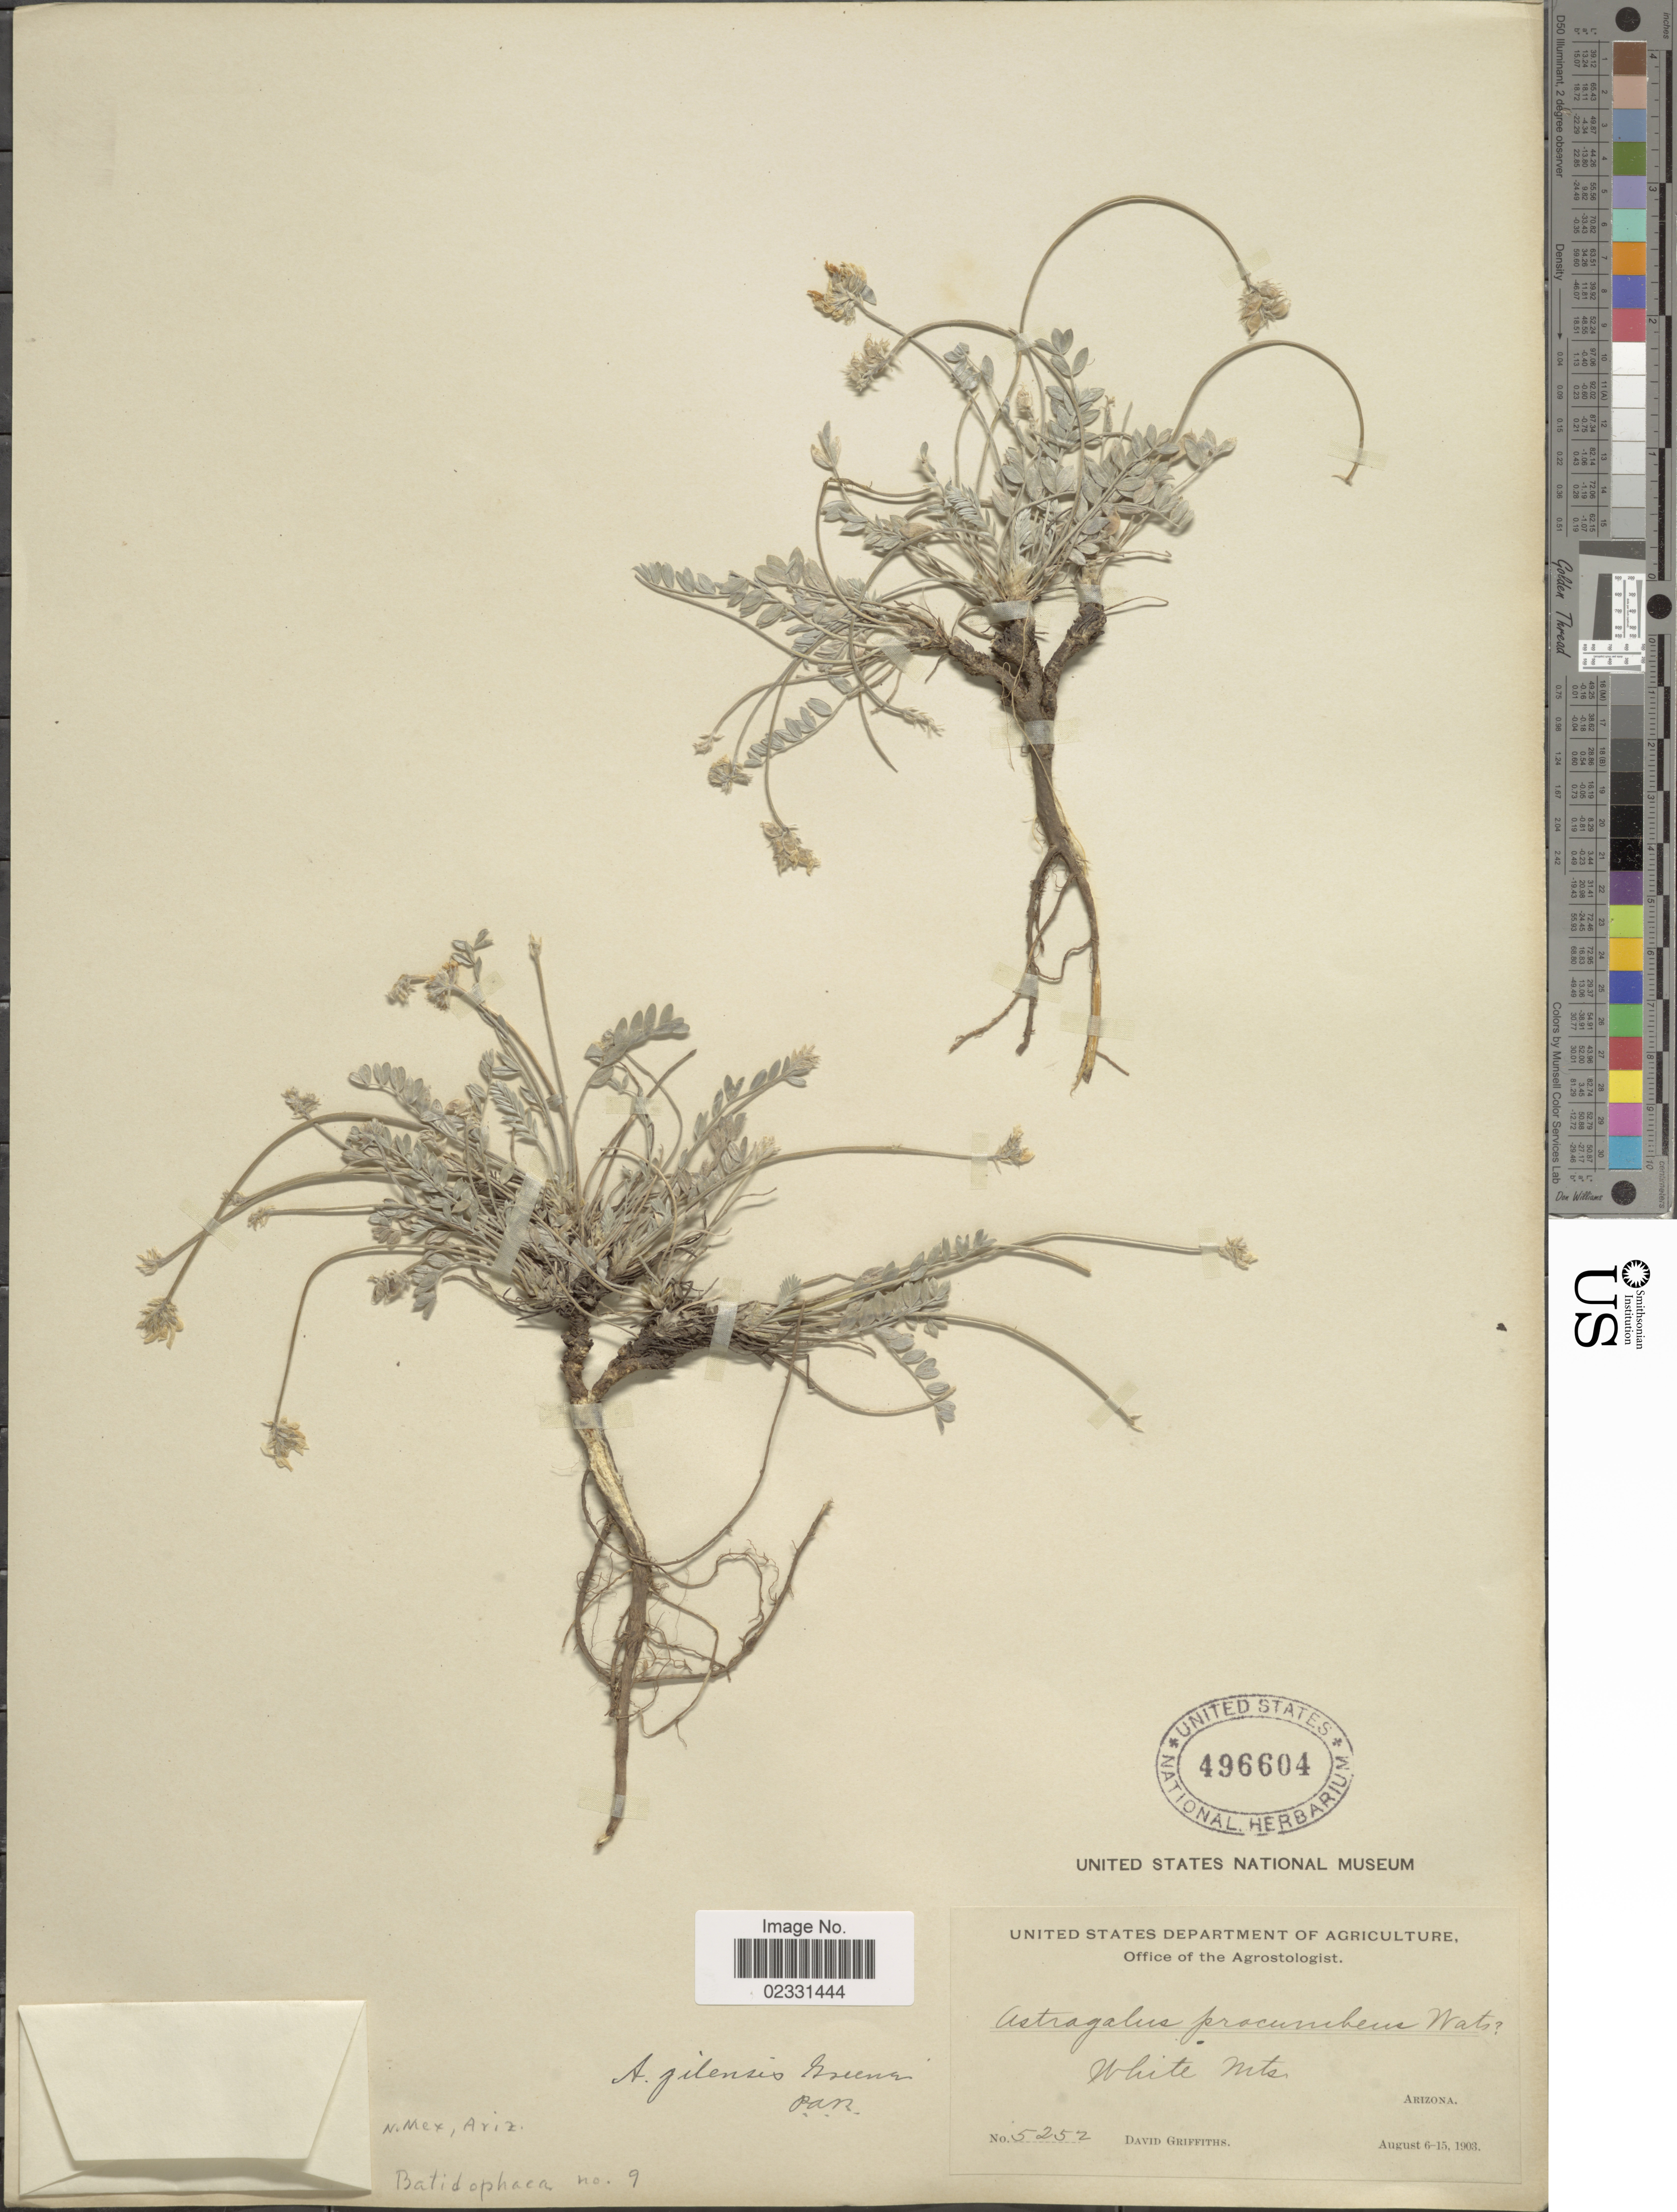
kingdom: Plantae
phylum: Tracheophyta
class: Magnoliopsida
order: Fabales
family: Fabaceae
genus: Astragalus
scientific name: Astragalus gilensis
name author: Greene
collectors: D. Griffiths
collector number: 5252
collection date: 1903-08-06/1903-08-15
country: United States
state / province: Arizona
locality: White Mts.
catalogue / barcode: US 496604